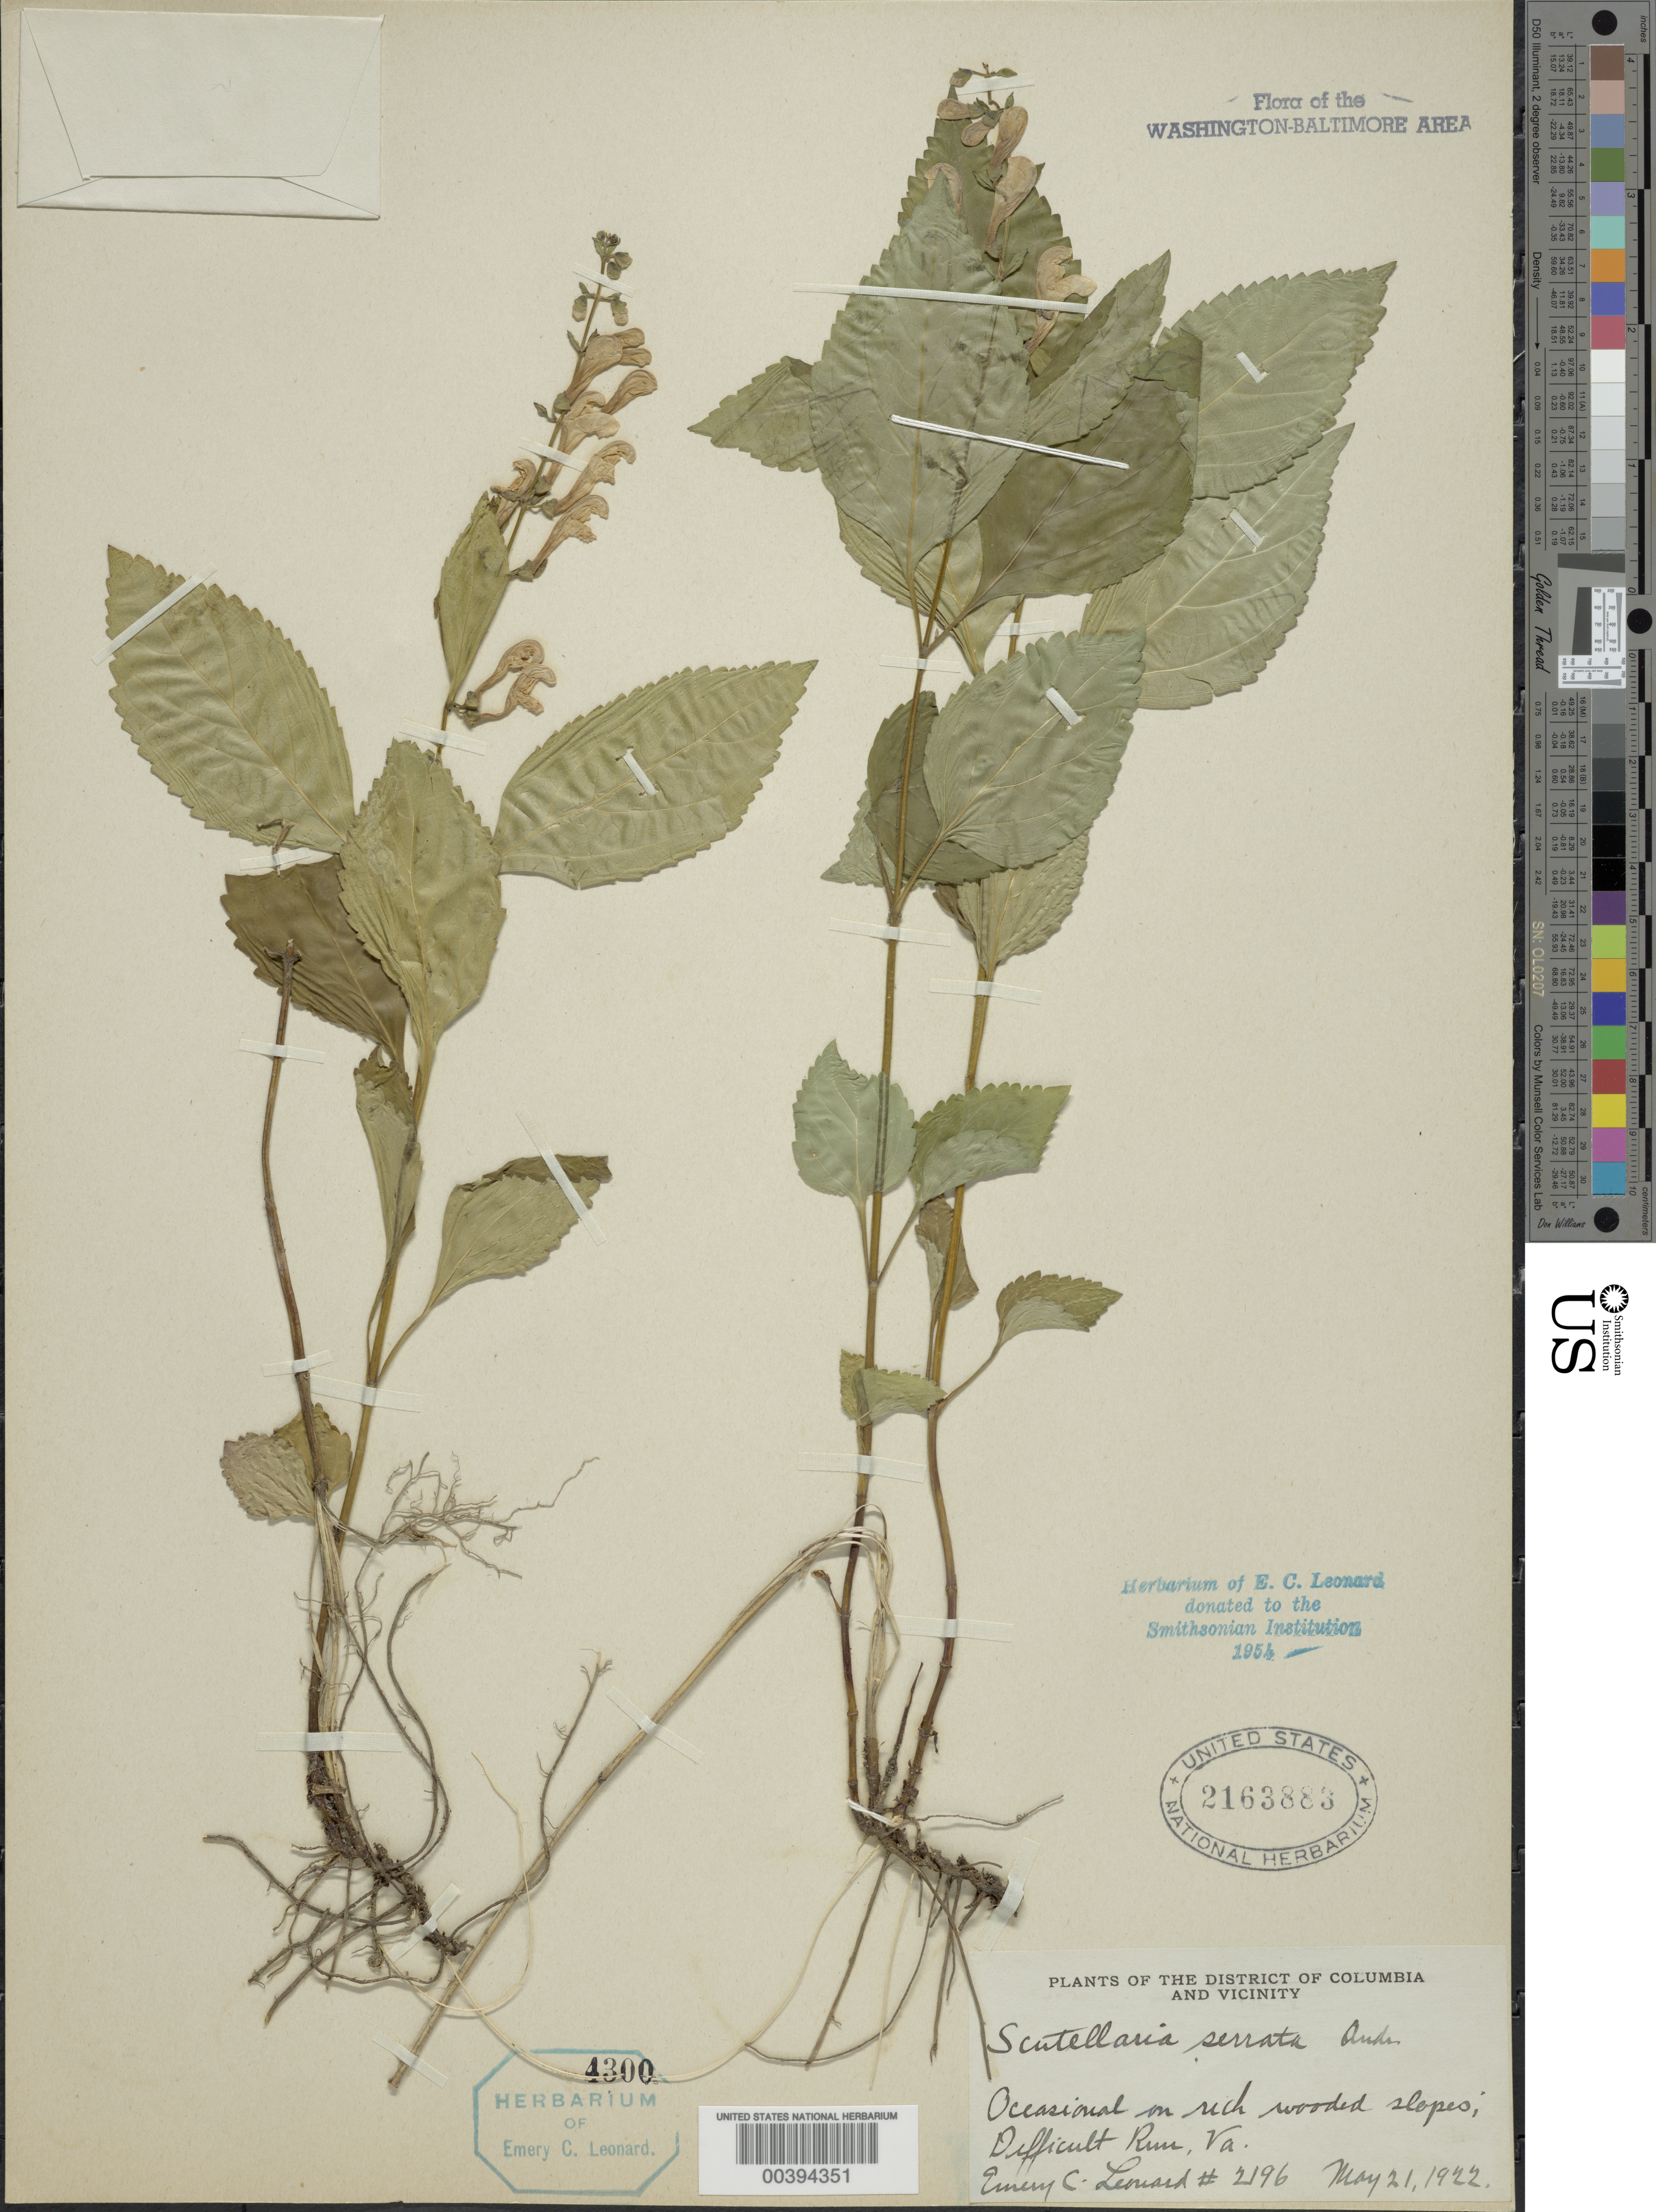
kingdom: Plantae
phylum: Tracheophyta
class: Magnoliopsida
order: Lamiales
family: Lamiaceae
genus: Scutellaria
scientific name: Scutellaria serrata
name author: Andrews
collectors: E. C. Leonard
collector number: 2196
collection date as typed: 21 May 1922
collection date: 1922-05-21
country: United States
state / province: Virginia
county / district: Fairfax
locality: Difficult Run C. and O. Canal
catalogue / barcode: US 2163883